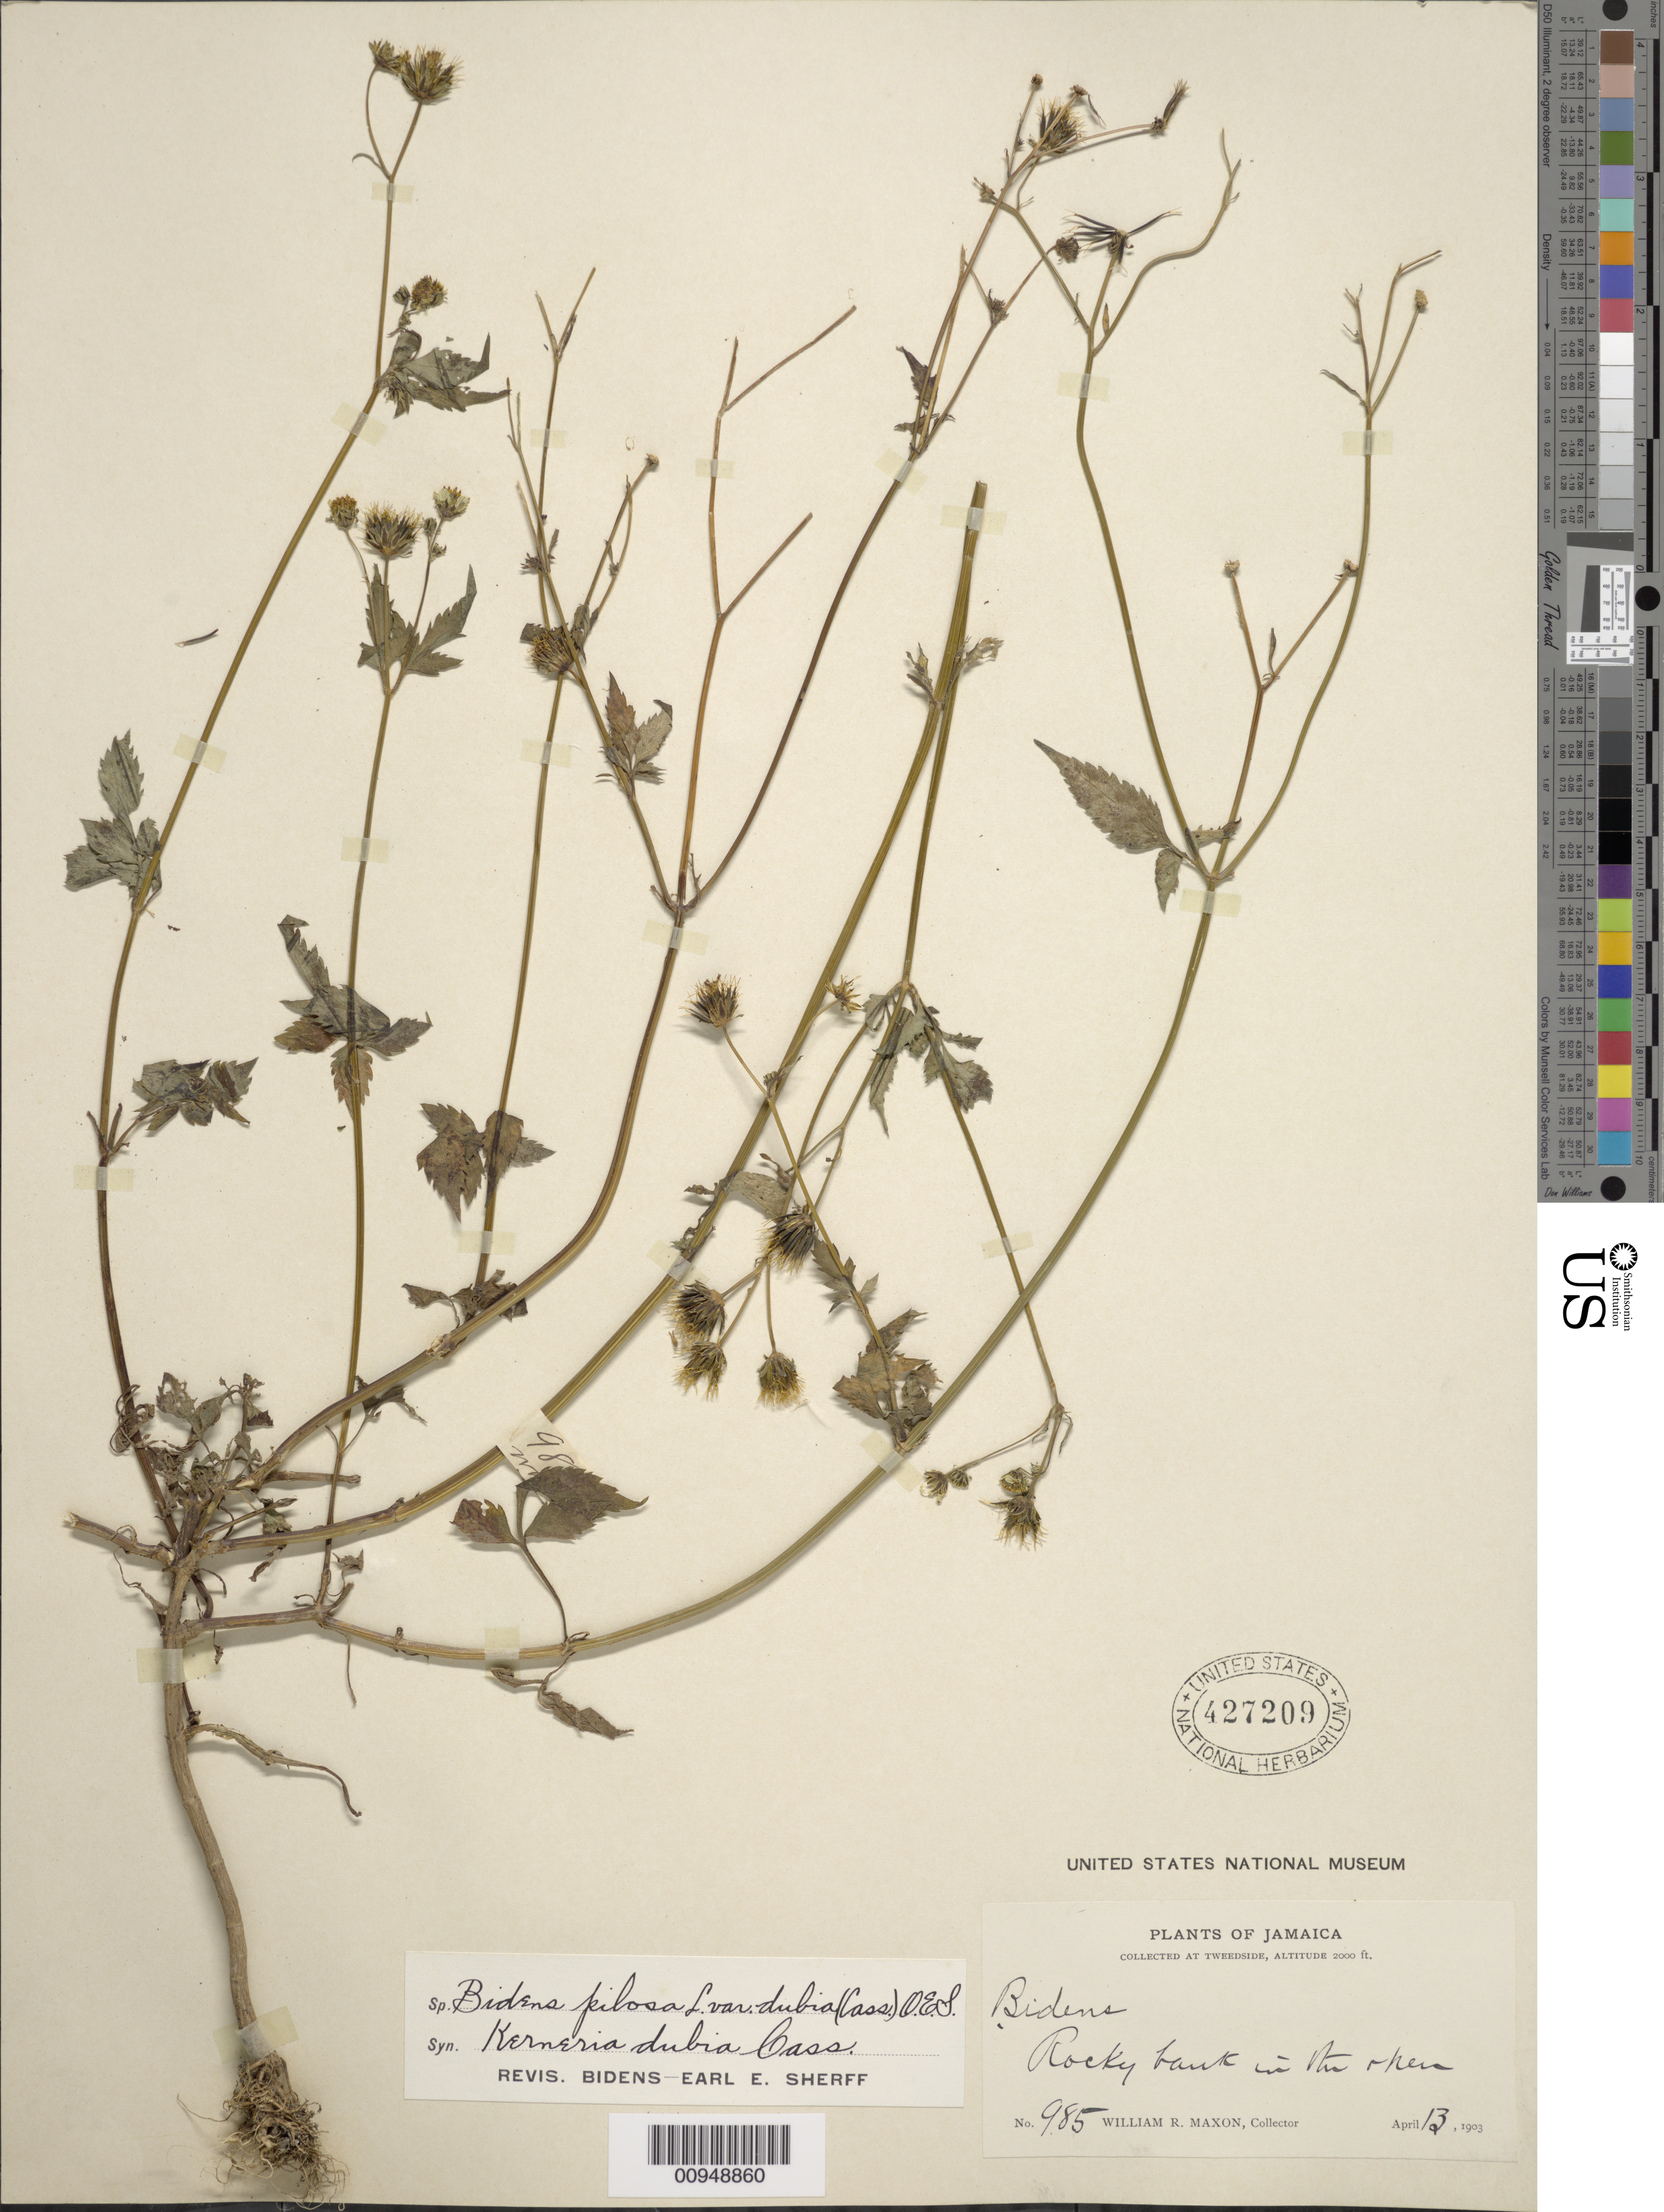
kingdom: Plantae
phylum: Tracheophyta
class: Magnoliopsida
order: Asterales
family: Asteraceae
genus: Bidens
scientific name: Bidens pilosa var. dubius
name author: L.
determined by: Sherff, E. E.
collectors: W. R. Maxon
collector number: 985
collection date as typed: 13 Apr 1903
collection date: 1903-04-13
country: Jamaica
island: Jamaica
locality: Tweedside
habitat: Rocky bank in the river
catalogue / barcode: US 427209